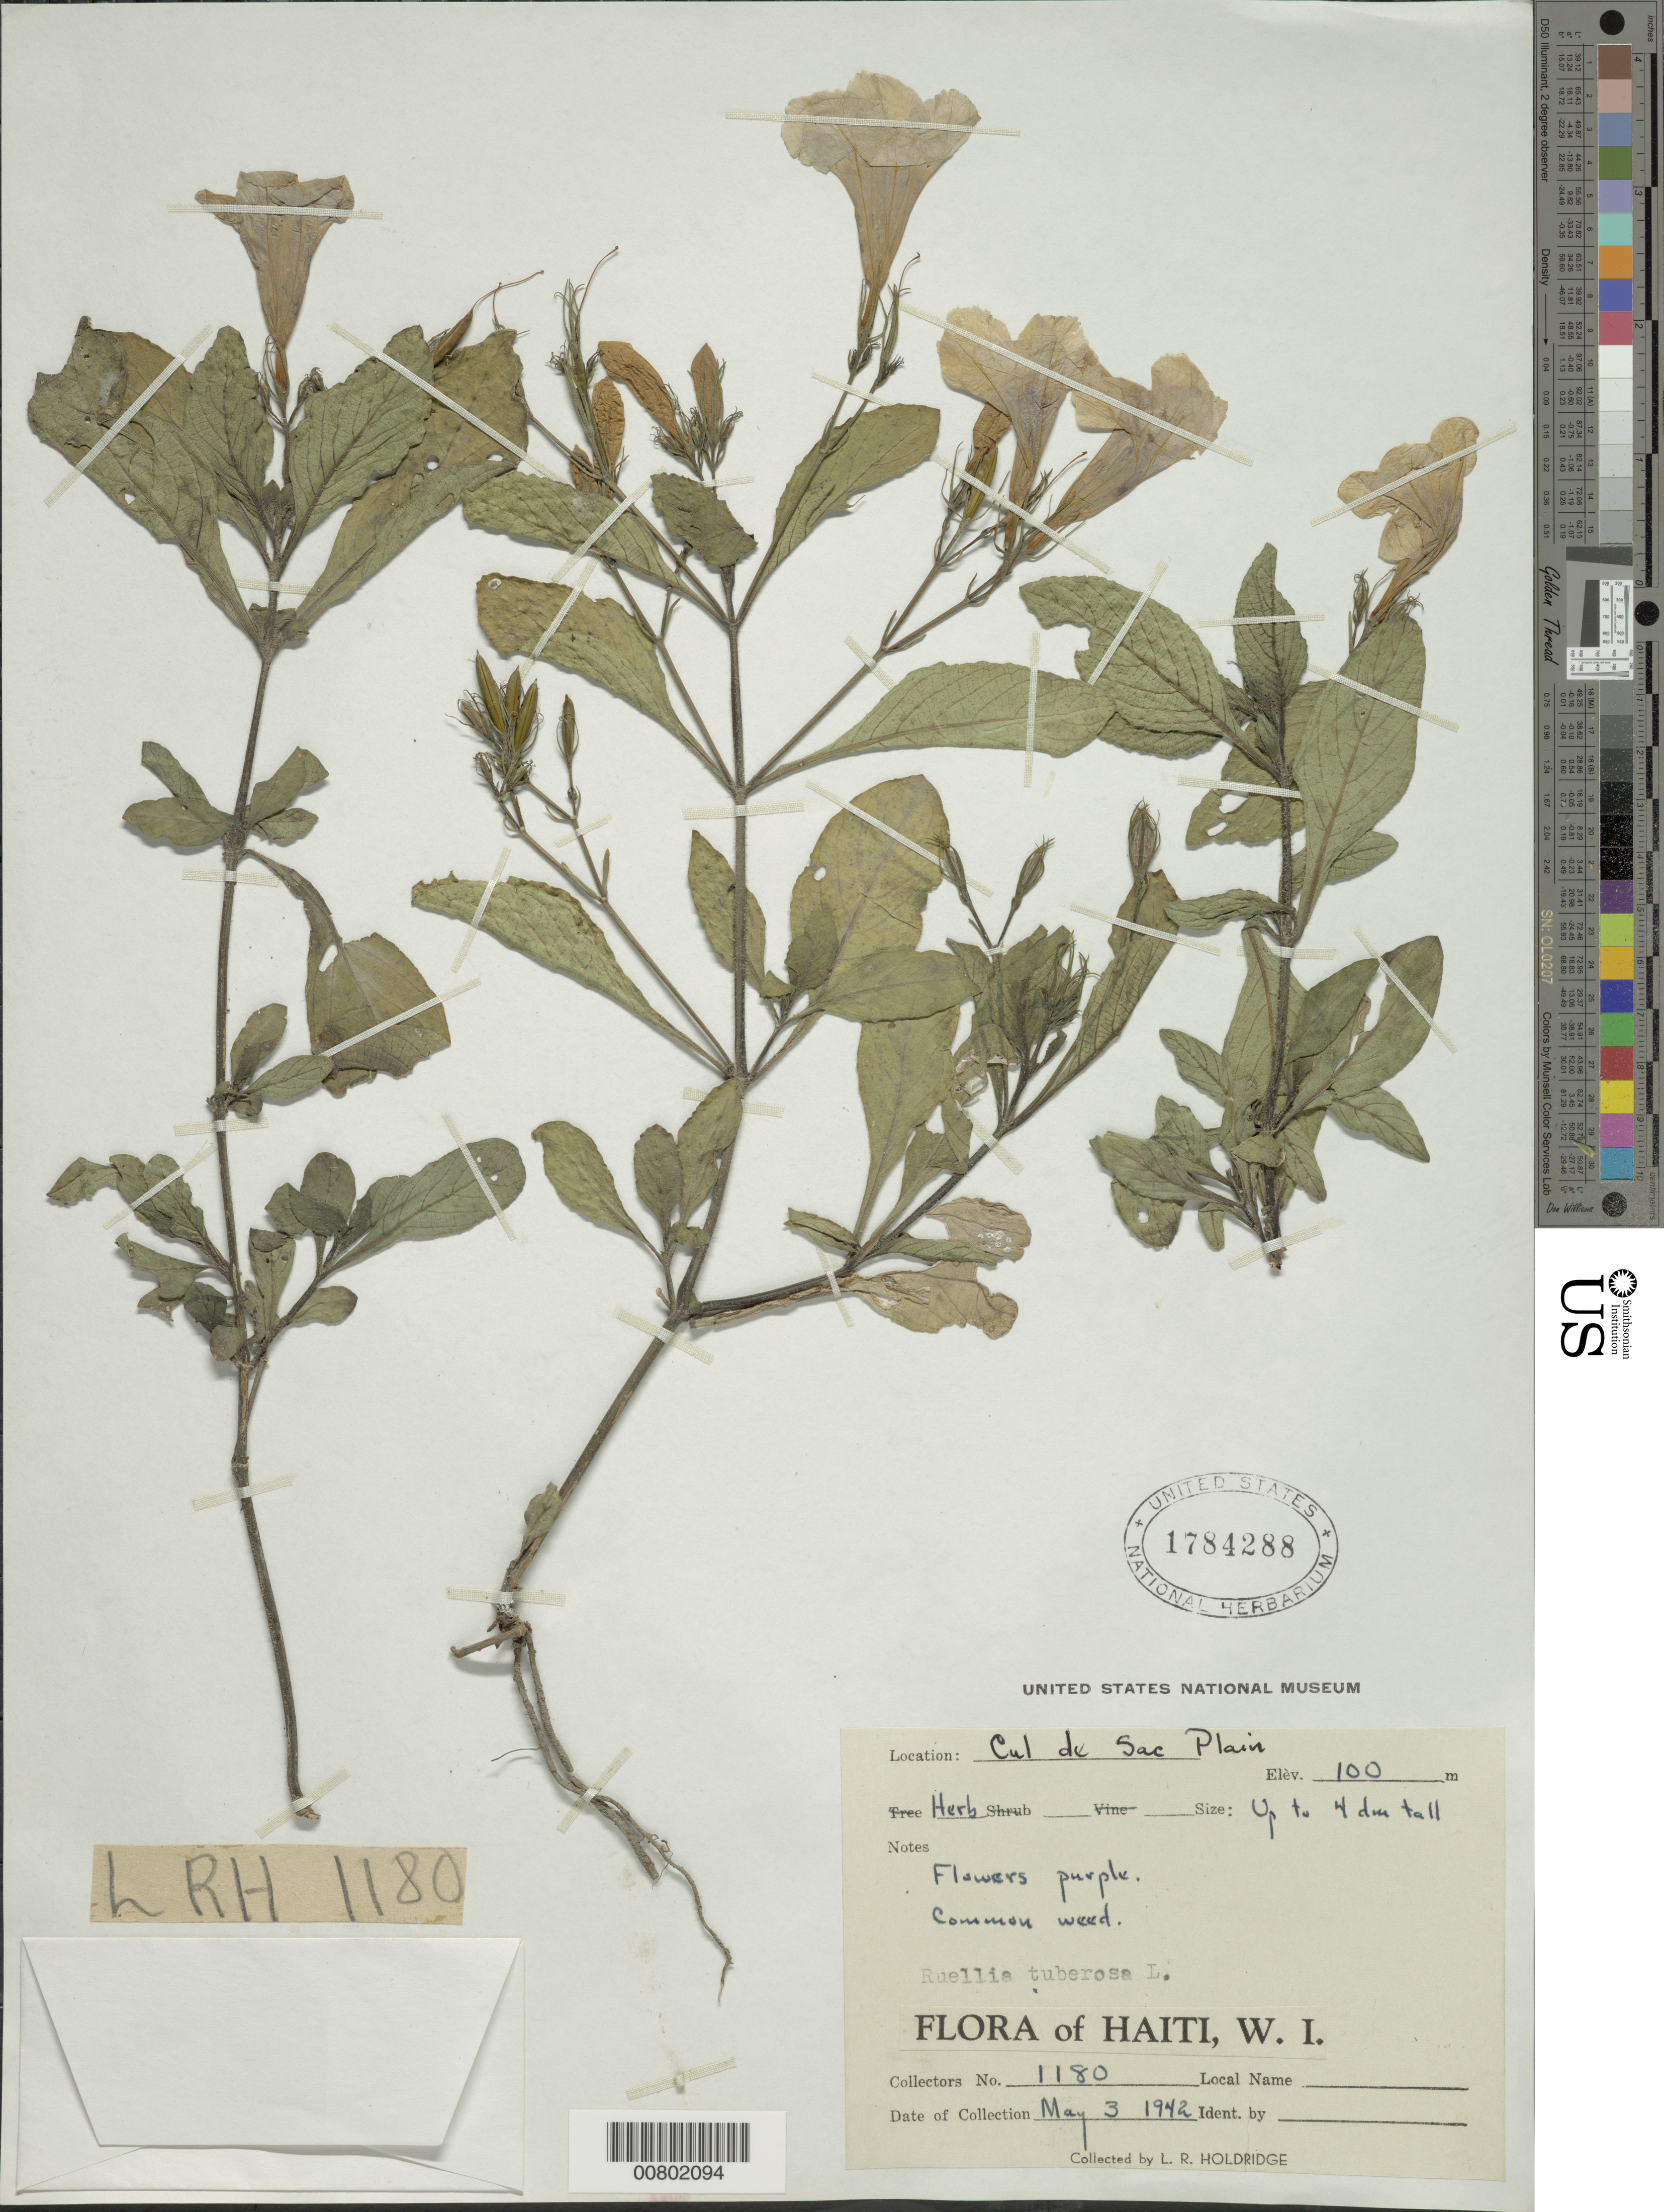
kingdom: Plantae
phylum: Tracheophyta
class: Magnoliopsida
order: Lamiales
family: Acanthaceae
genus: Ruellia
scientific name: Ruellia tuberosa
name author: L.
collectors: L. Holdridge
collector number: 1180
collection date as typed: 03 May 1942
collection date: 1942-05-03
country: Haiti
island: Hispaniola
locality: Cul de Sac Plain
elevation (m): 100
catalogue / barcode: US 1784288